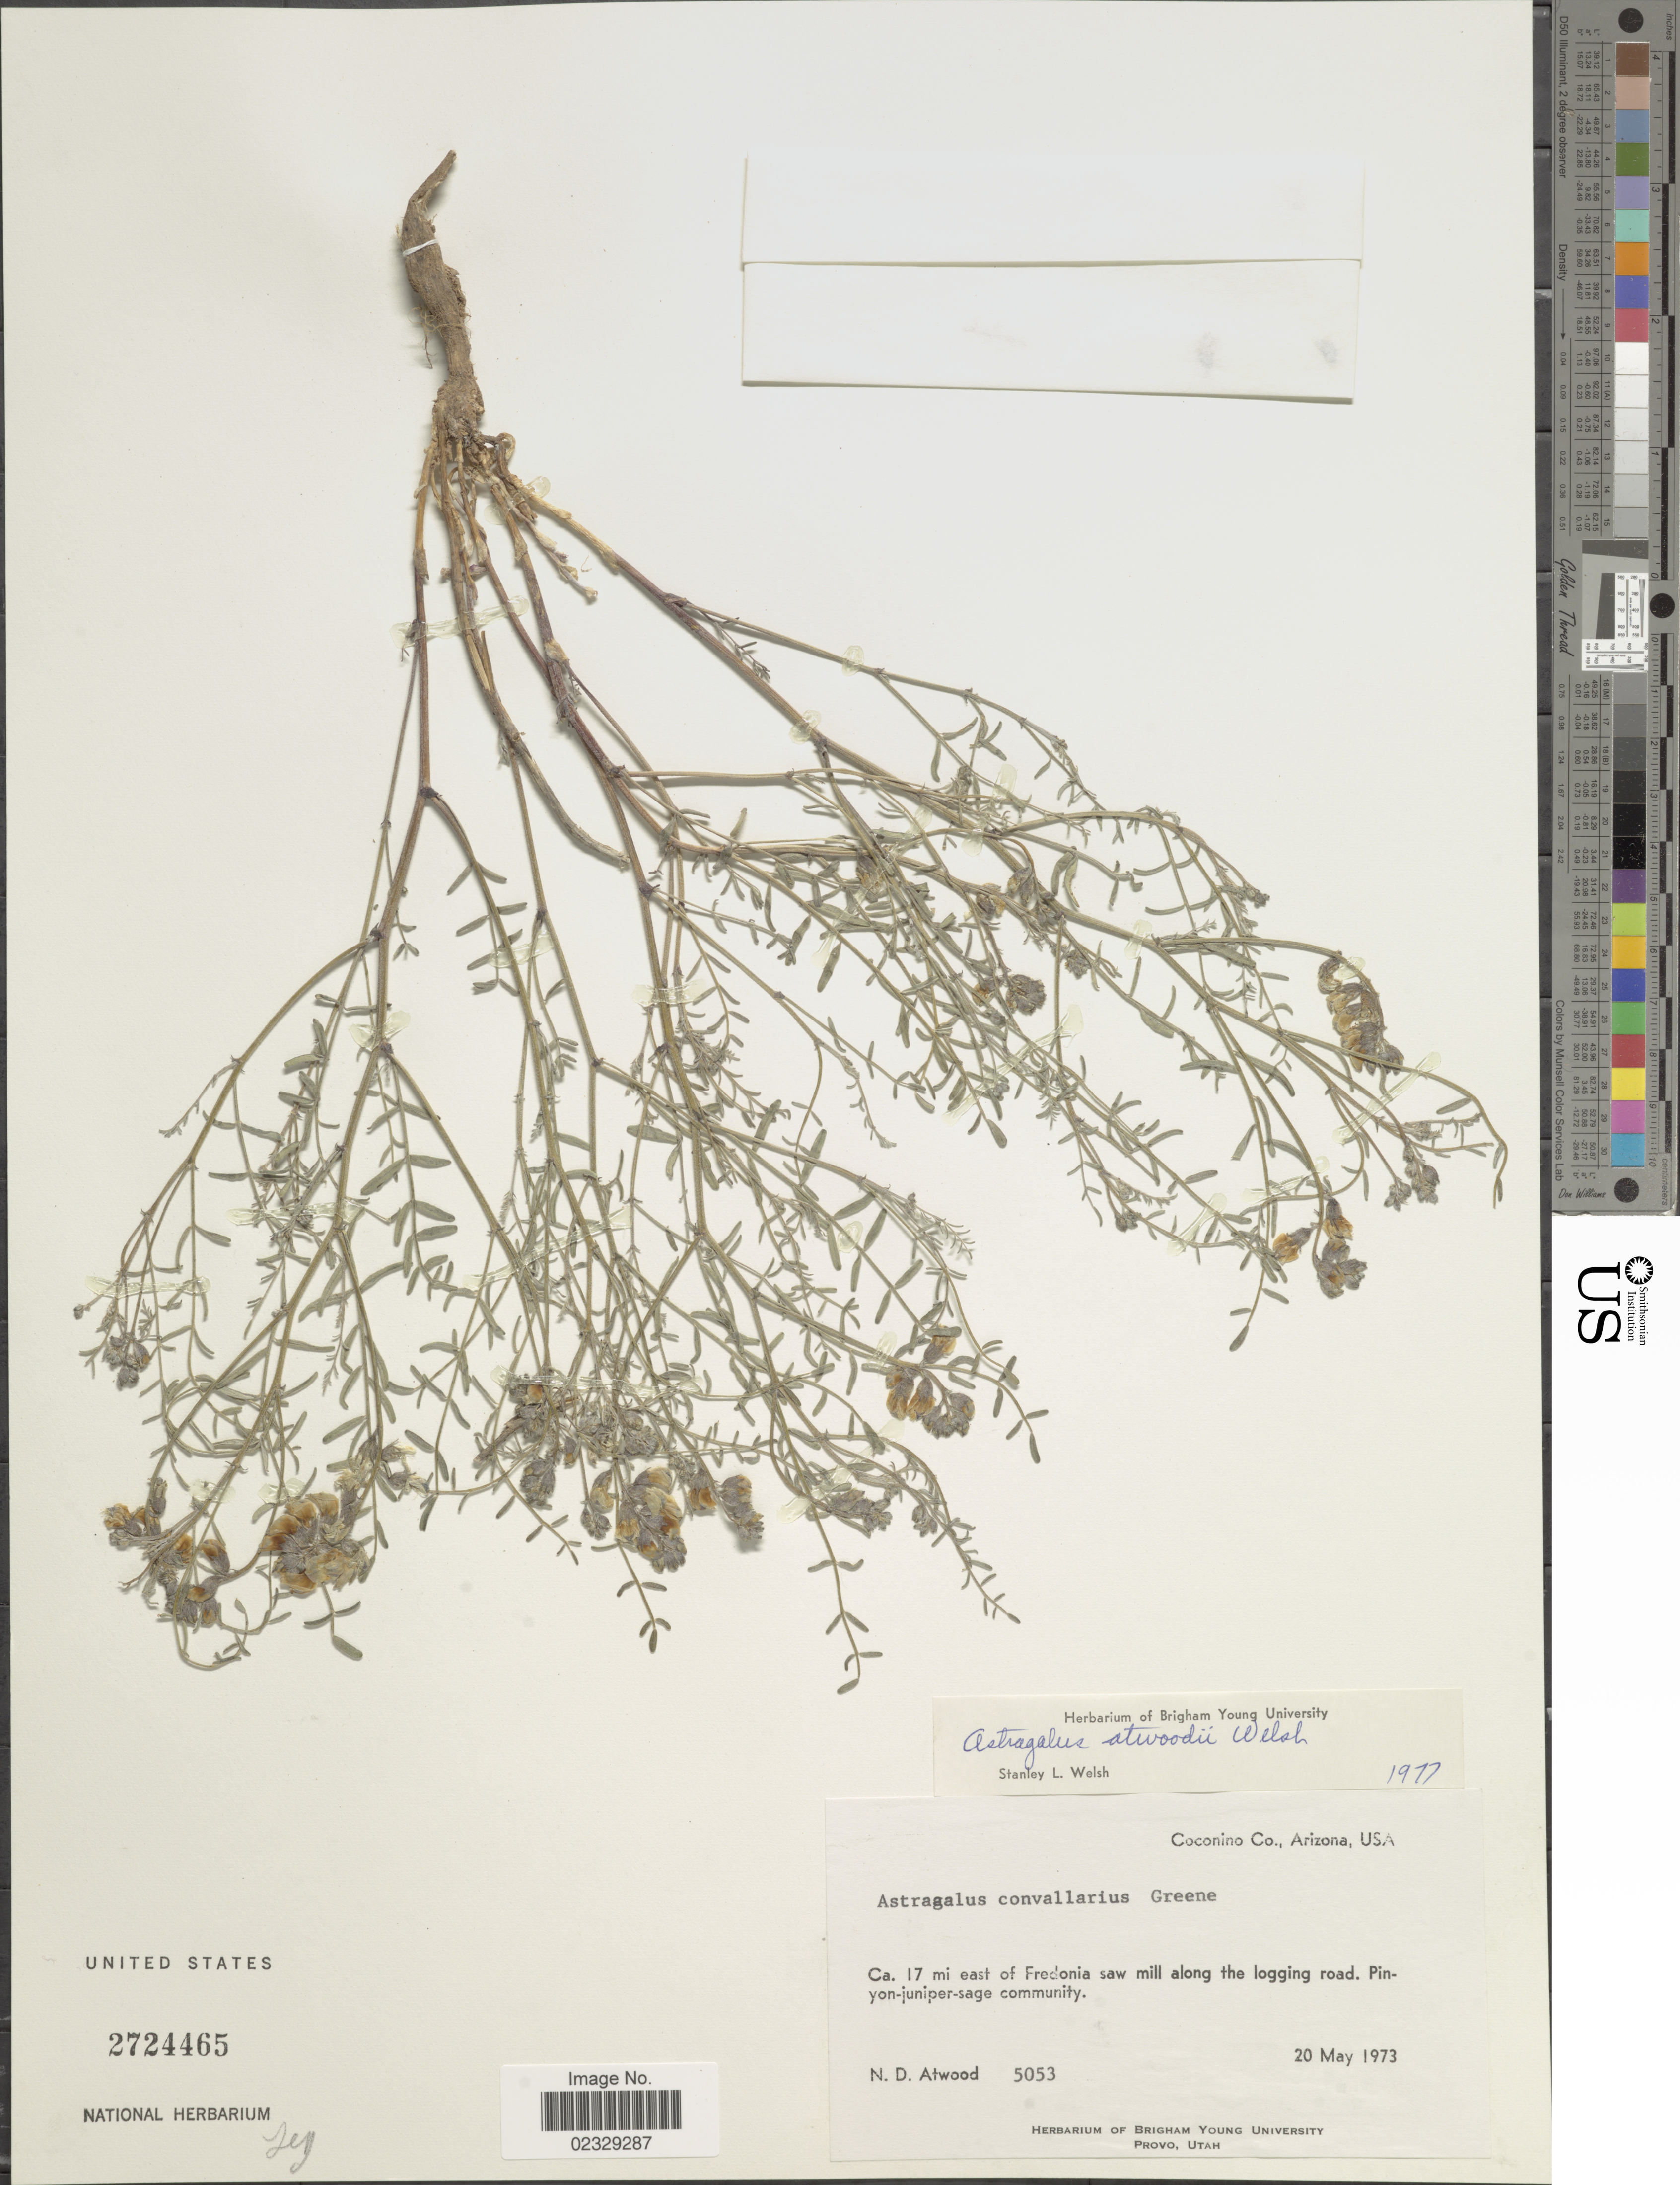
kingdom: Plantae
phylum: Tracheophyta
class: Magnoliopsida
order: Fabales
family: Fabaceae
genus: Astragalus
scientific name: Astragalus atwoodii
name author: S.L. Welsh & Thorne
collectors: N. Atwood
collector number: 5053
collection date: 1973-05-20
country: United States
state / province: Arizona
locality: Coconino Co., Ca. 17 mi east of Fredonia saw mill along the logging road. Pinyon-juniper-sage community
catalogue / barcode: US 2724465